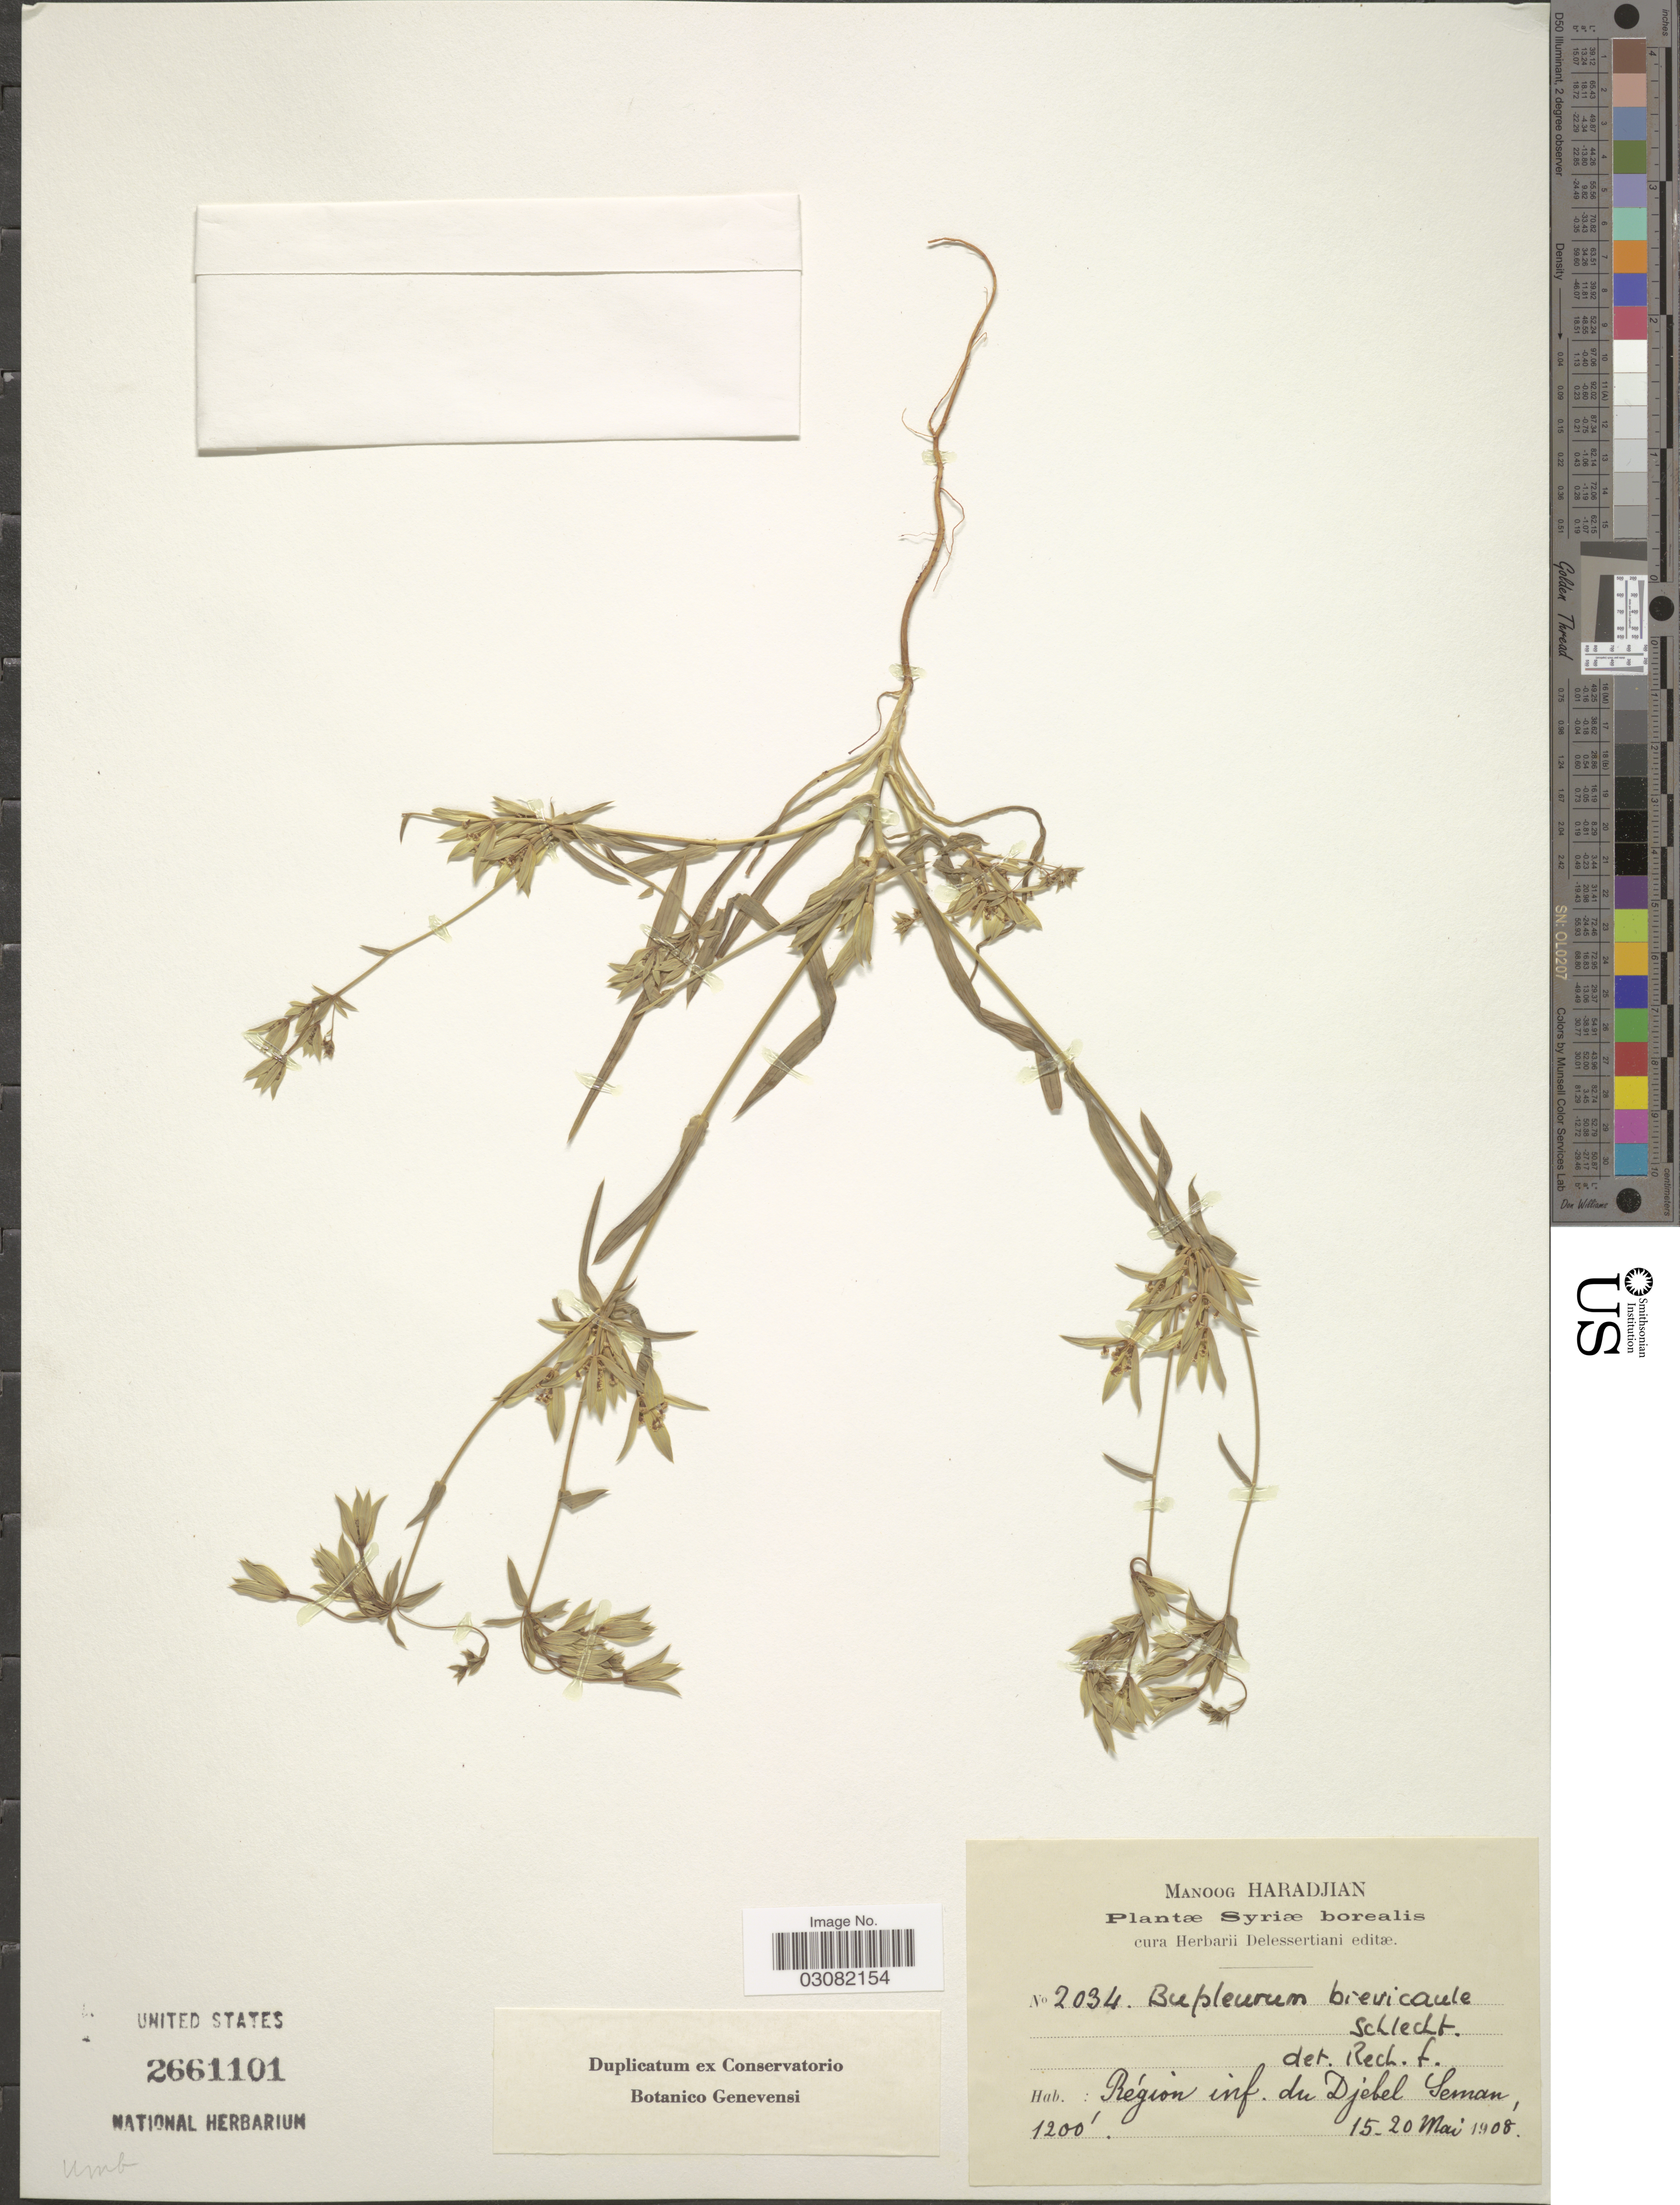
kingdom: Plantae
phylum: Tracheophyta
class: Magnoliopsida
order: Apiales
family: Apiaceae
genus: Bupleurum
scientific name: Bupleurum brevicaule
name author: Schltdl.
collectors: M. Haradjian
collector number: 2034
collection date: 1908-05-15/1908-05-20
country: Syria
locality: Région inf. du Djebel Seman.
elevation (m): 366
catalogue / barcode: US 2661101